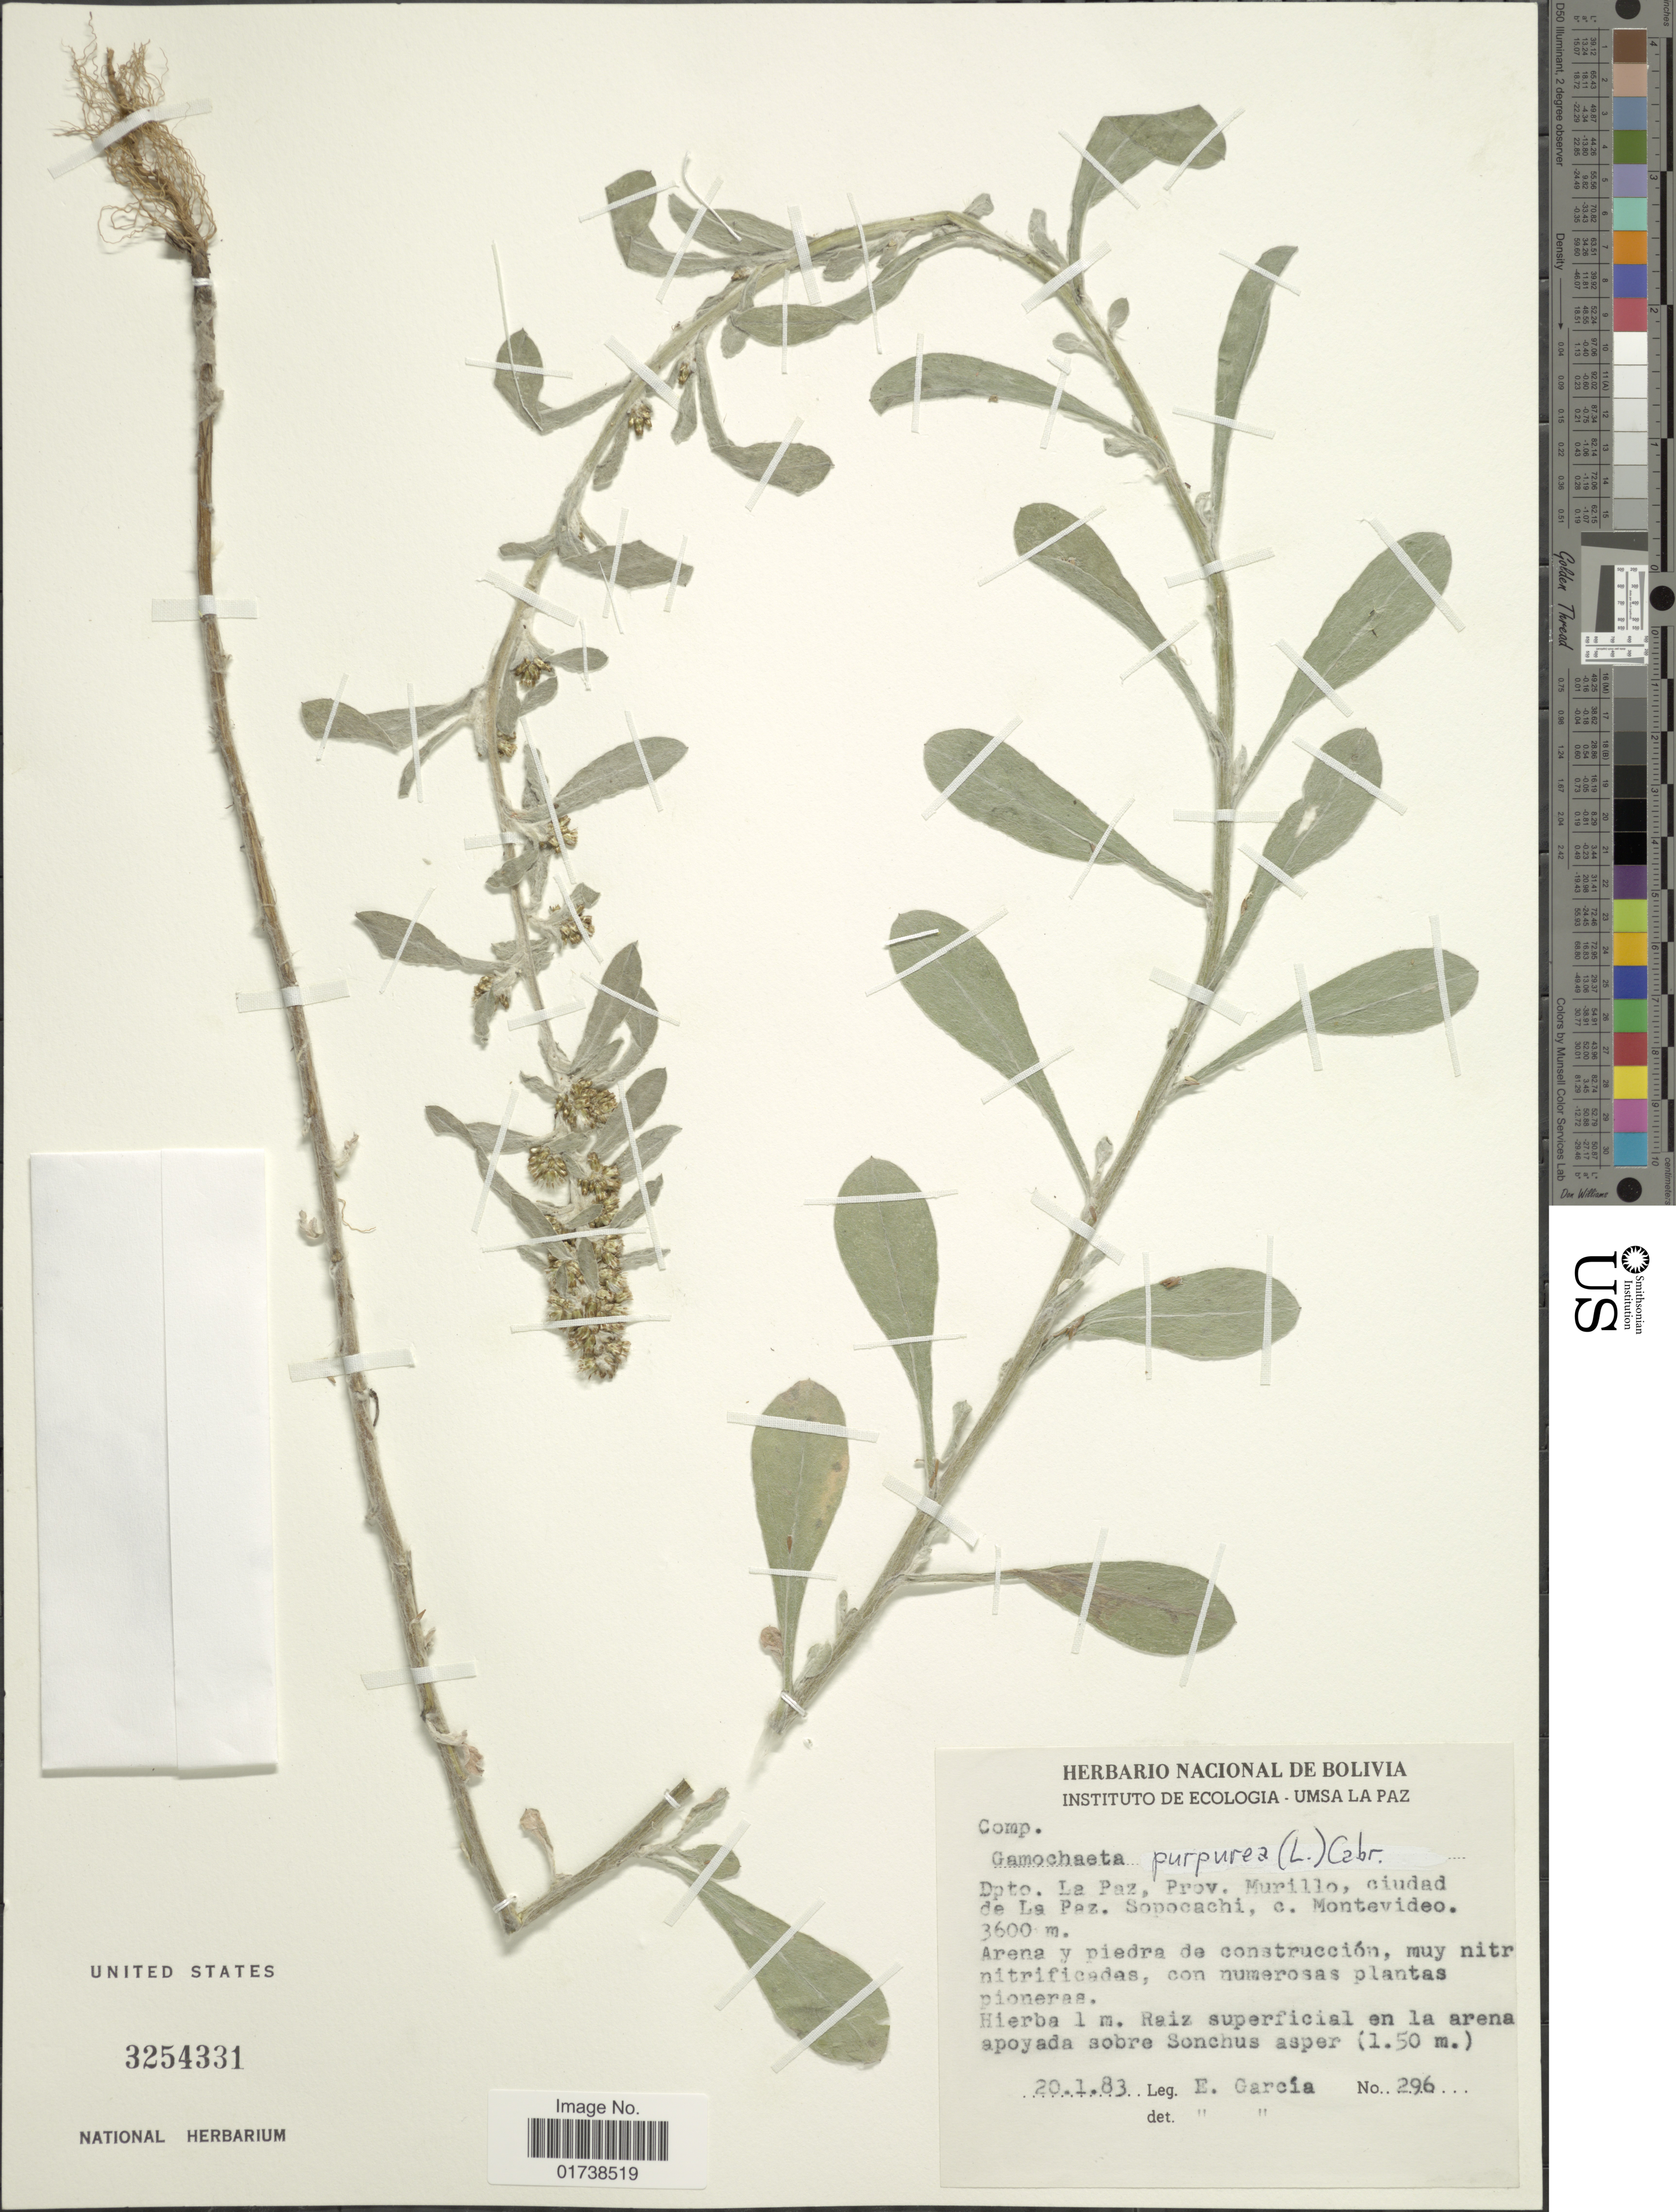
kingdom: Plantae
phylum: Tracheophyta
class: Magnoliopsida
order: Asterales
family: Asteraceae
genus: Gamochaeta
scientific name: Gamochaeta purpurea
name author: (L.) Cabrera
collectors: E. Garcia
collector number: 296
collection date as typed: Transcribed d/m/y: 20/1/83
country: Bolivia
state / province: La Paz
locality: Prov. Murillo, ciudad de La Paz, Sopocachi, c. Montevideo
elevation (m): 3600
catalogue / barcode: US 3254331